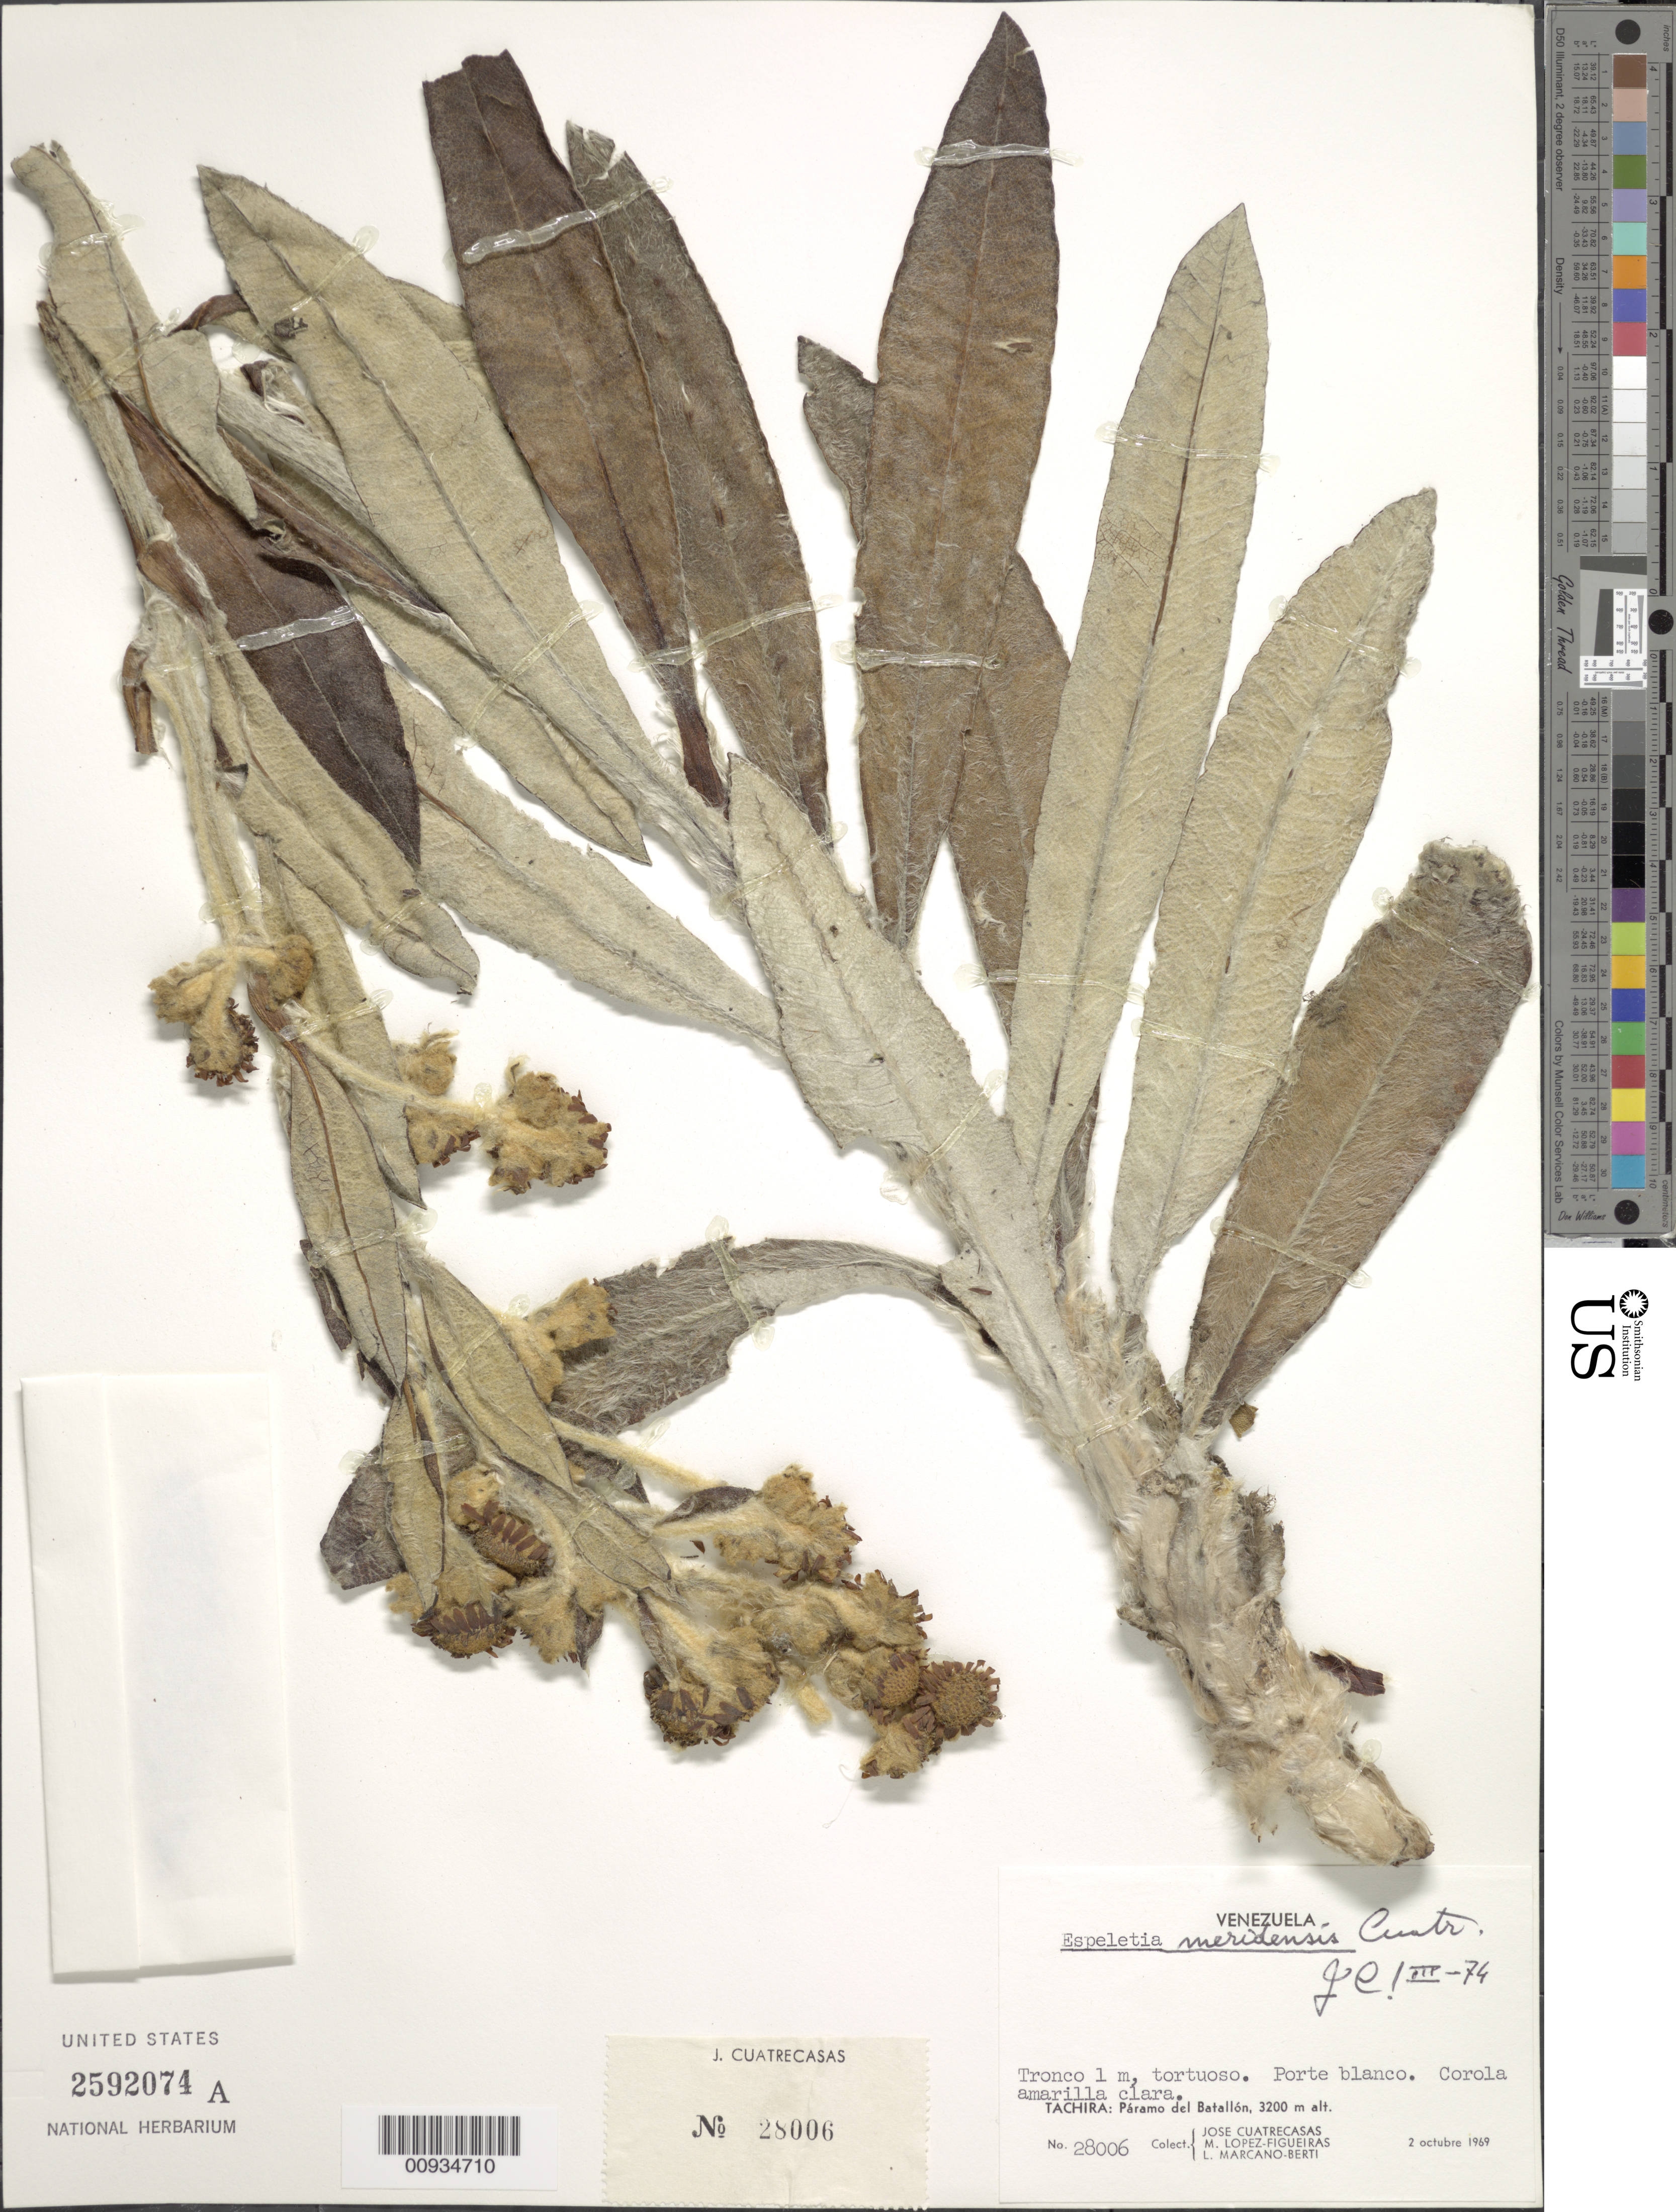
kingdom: Plantae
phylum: Tracheophyta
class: Magnoliopsida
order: Asterales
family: Asteraceae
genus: Espeletiopsis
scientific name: Espeletiopsis meridensis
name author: (Cuatrec.) Cuatrec.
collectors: J. Cuatrecasas, M. López Figueiras & L. Marcano-Berti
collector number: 28006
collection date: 1969-10-02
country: Venezuela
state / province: Táchira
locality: Páramo de El Batallón.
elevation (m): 3200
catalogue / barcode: US 2592074A